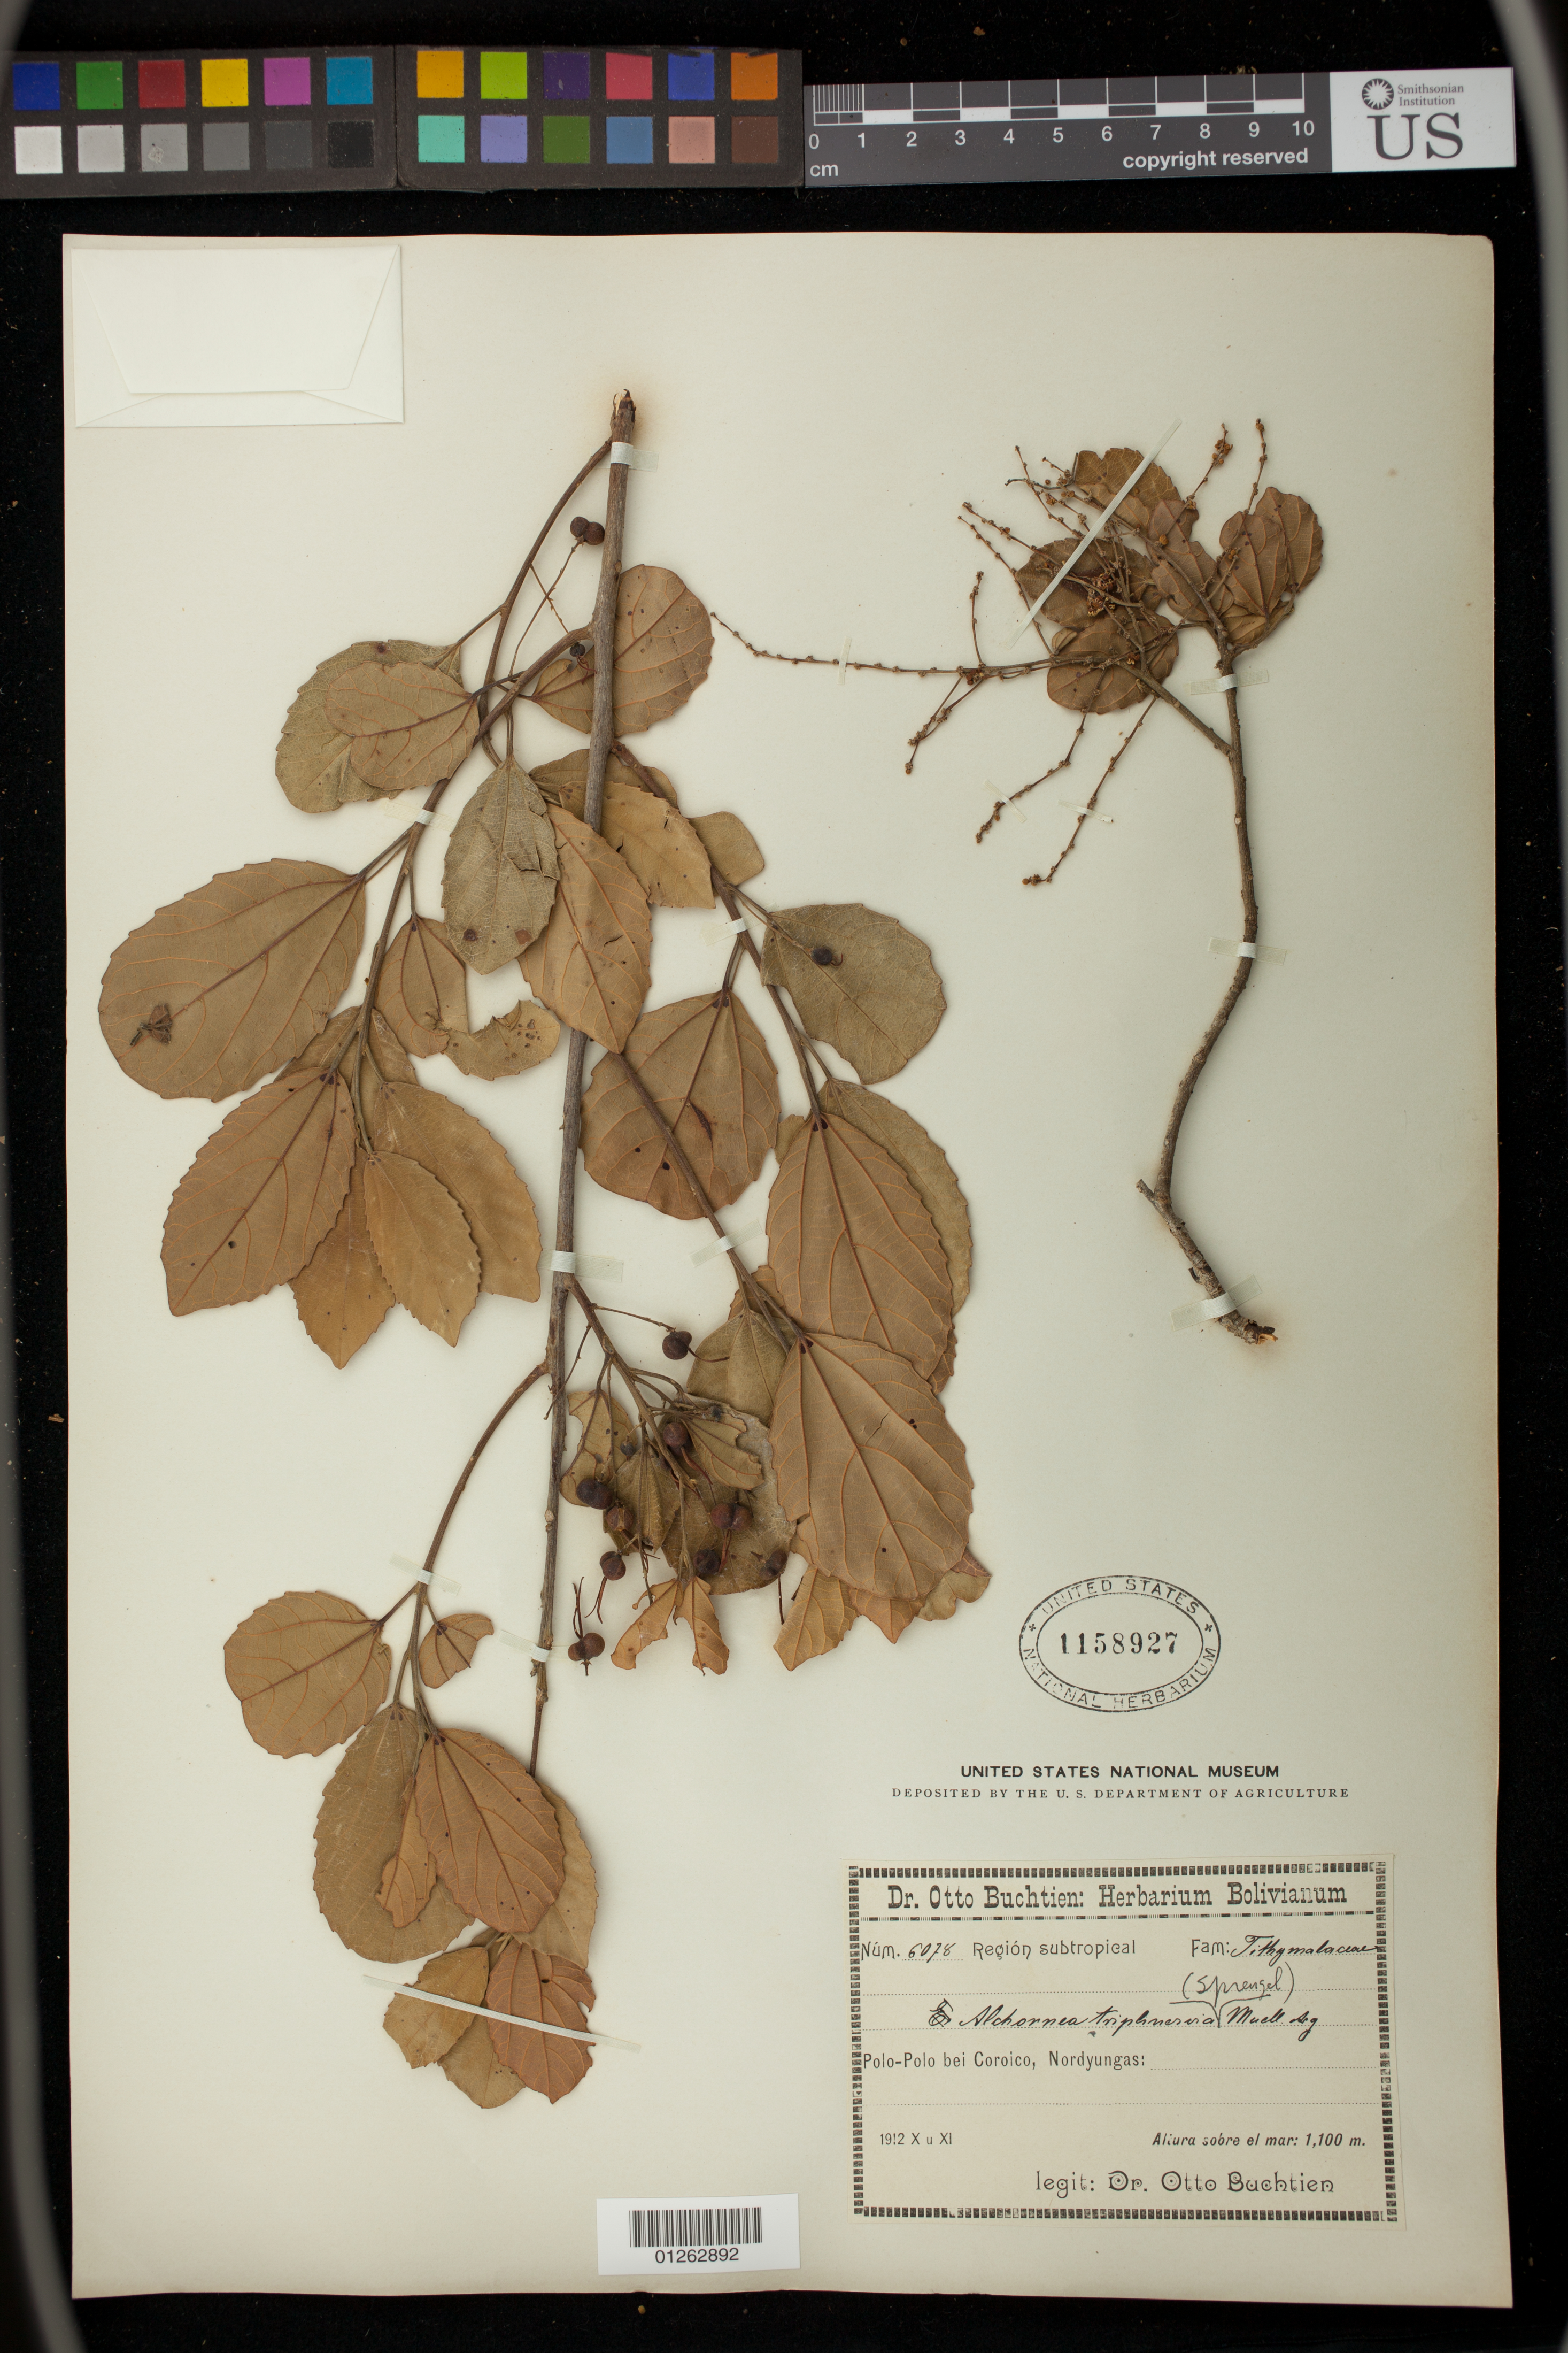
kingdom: Plantae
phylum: Tracheophyta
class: Magnoliopsida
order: Malpighiales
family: Euphorbiaceae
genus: Alchornea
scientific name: Alchornea triplinervia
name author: (Spreng.) Müll. Arg.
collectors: O. Buchtien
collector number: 6078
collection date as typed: Oct 1912 to -- Nov 1912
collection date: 1912-10/1912-11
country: Bolivia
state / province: La Paz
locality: Polo-Polo bei Coroico, Nordyungas.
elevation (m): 1100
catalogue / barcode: US 1158927